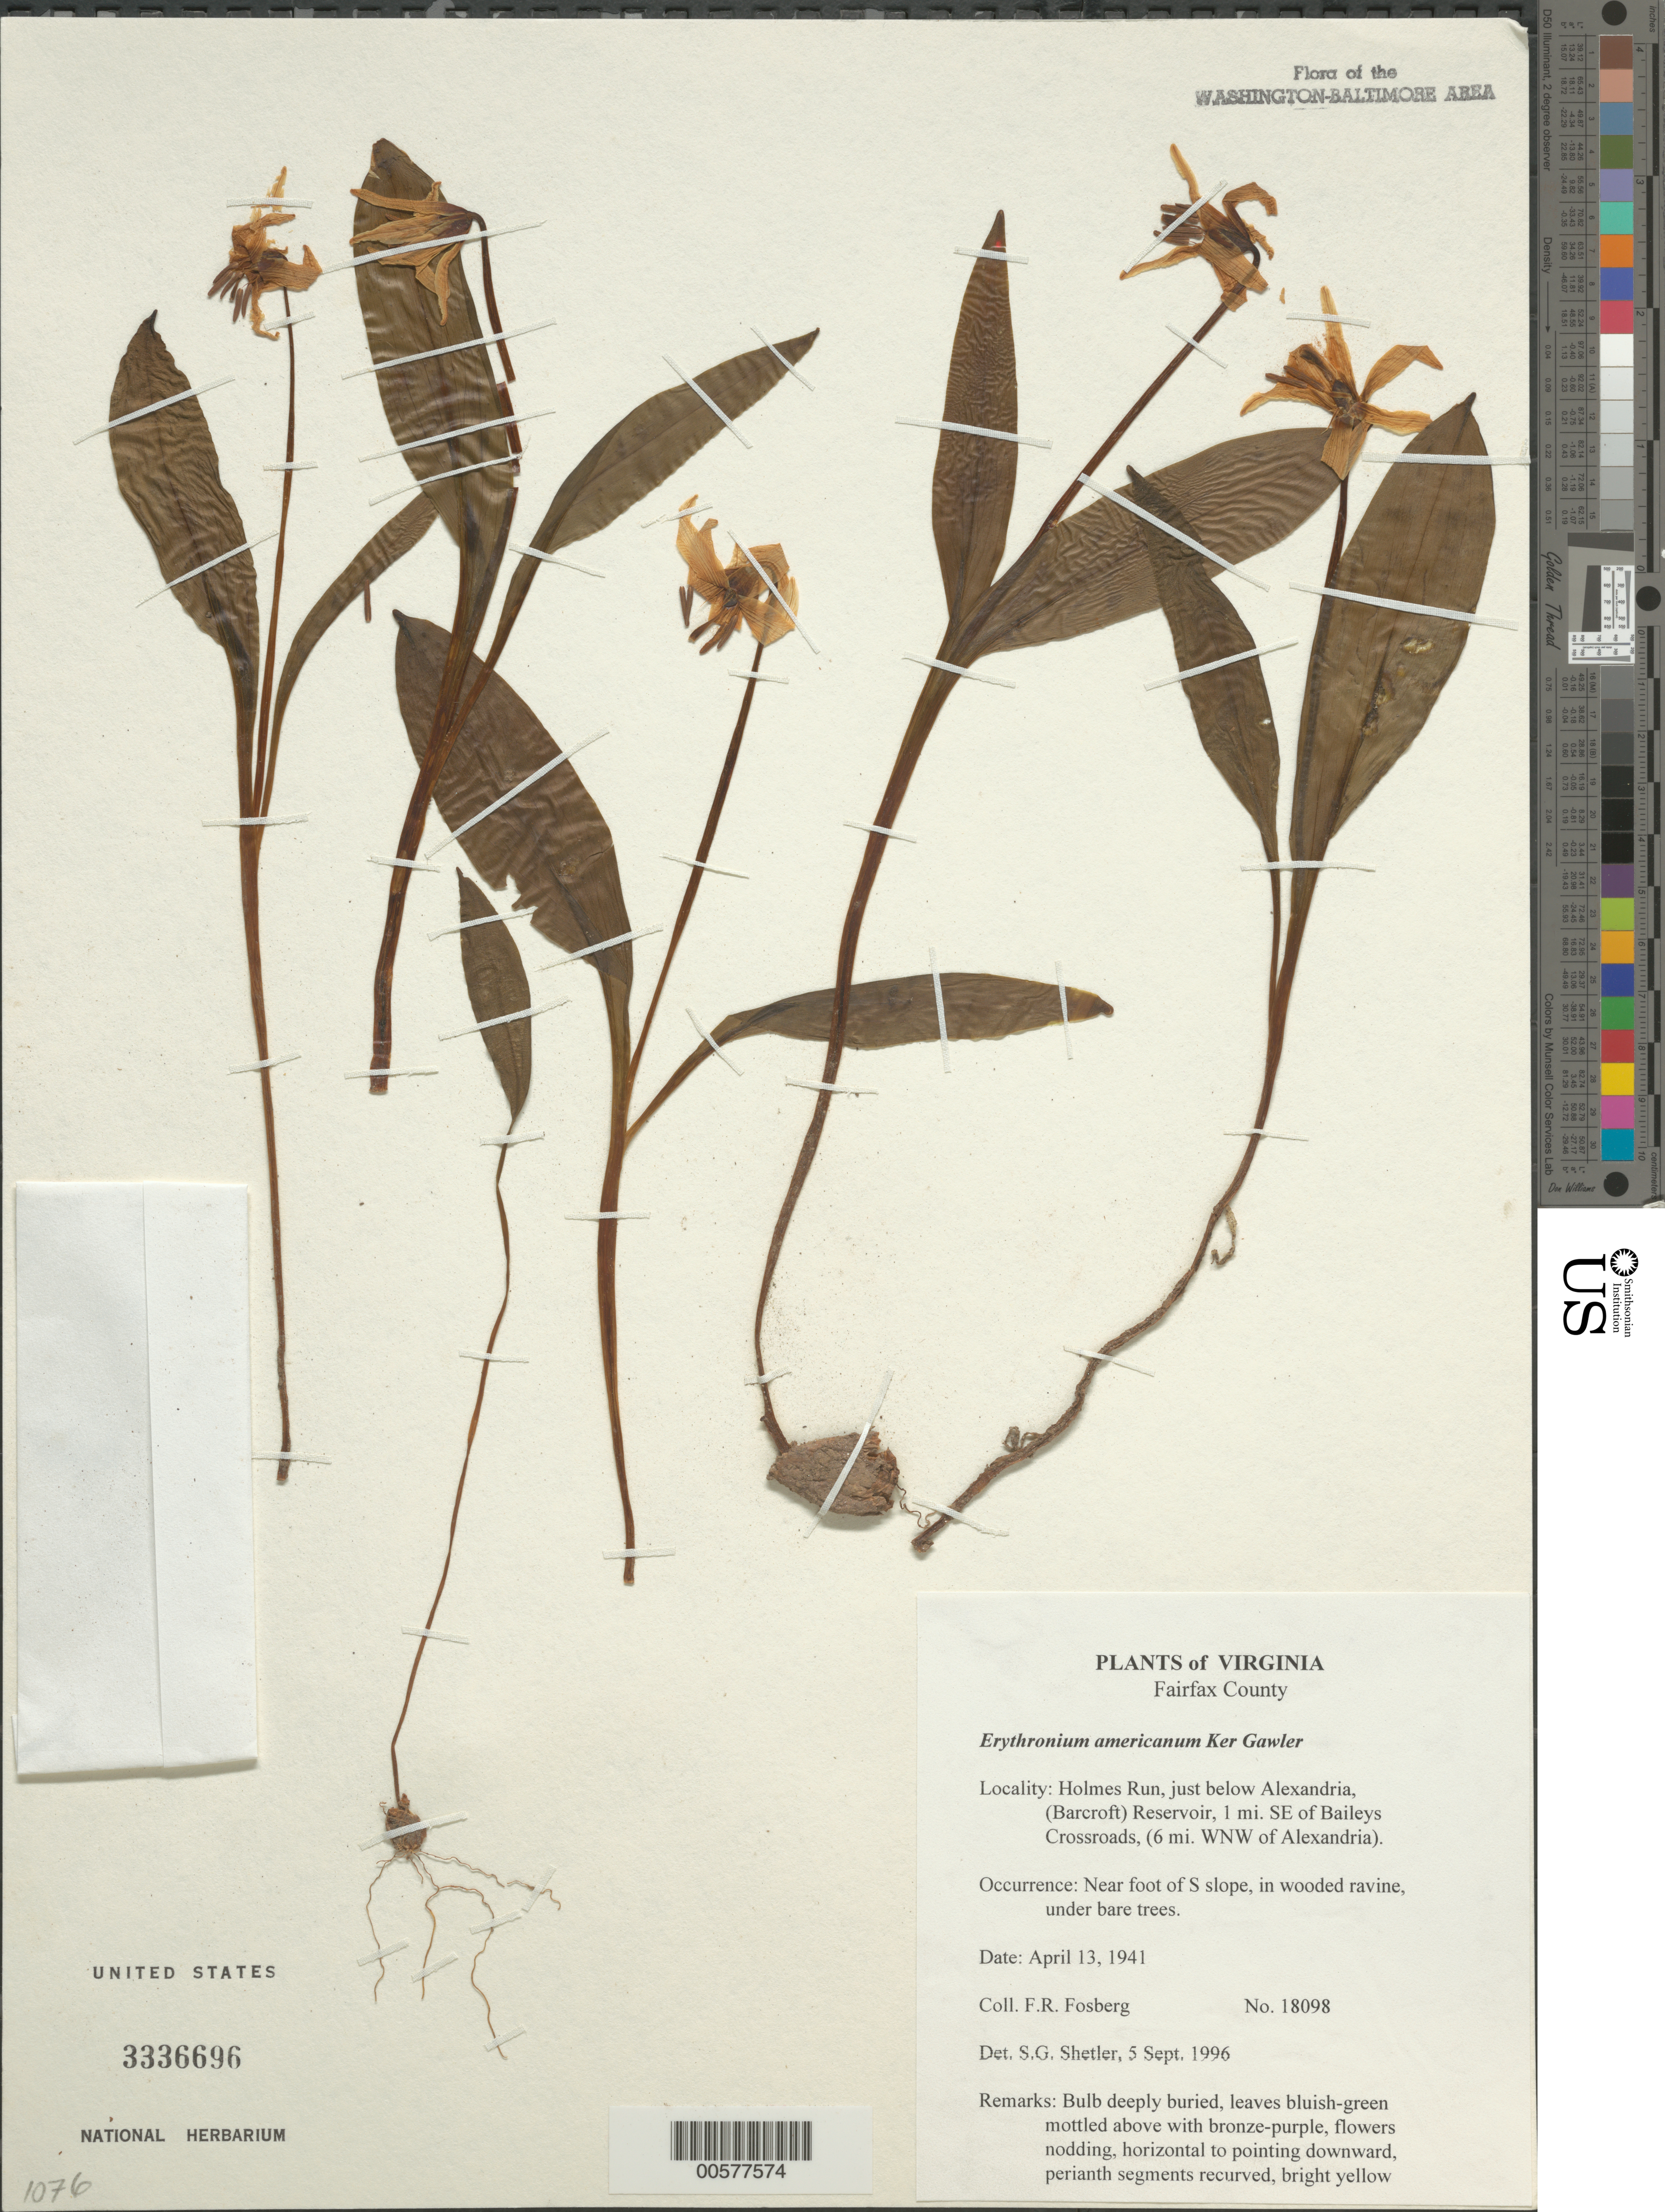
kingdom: Plantae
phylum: Tracheophyta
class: Liliopsida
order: Liliales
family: Liliaceae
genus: Erythronium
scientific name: Erythronium americanum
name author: Ker Gawl.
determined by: Shetler, Stanwyn G., (US), NMNH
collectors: F. R. Fosberg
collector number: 18098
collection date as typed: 13 Apr 1941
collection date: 1941-04-13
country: United States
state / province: Virginia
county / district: Fairfax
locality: Holmes Run, just below Alexandria, (Barcroft) Reservoir, 1 mi. SE of Baileys Crossroads, (6 mi. WNW of Alexandria).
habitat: Near foot of S slope, in wooded ravine, under bare trees,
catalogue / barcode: US 3336696